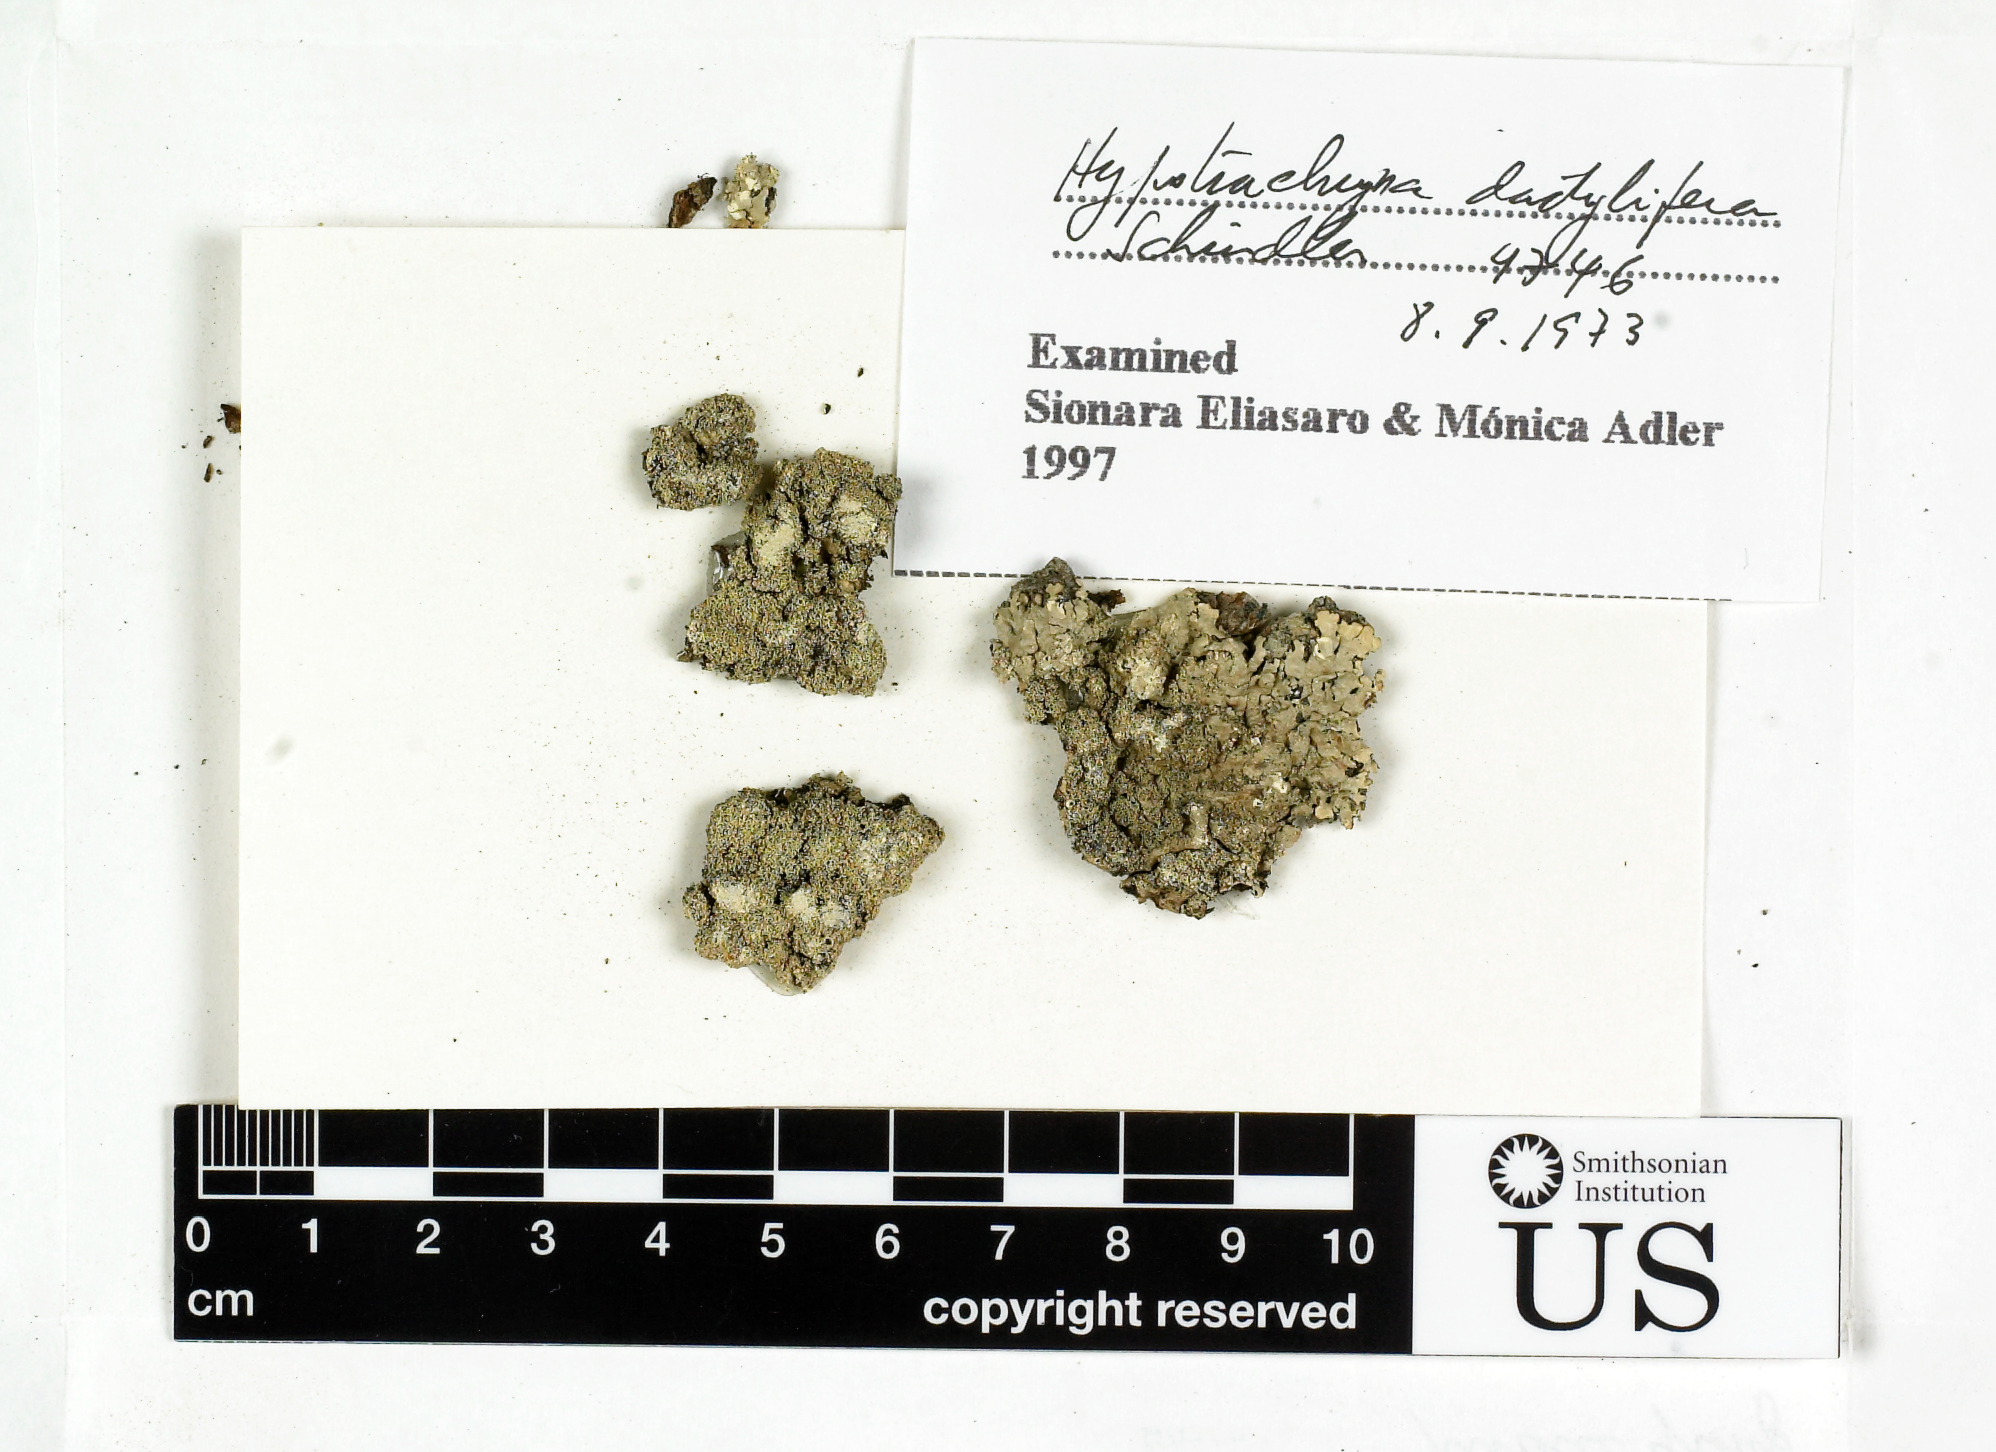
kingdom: Fungi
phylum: Ascomycota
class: Lecanoromycetes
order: Lecanorales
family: Parmeliaceae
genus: Hypotrachyna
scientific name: Hypotrachyna dactylifera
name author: (Vain.) Hale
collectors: H. Schindler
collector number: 4746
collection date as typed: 08 Sep 1973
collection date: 1973-09-08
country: Brazil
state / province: Rio de Janeiro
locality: Resende: itatiaiagebirge, an rinde nordl. maringa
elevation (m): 1400